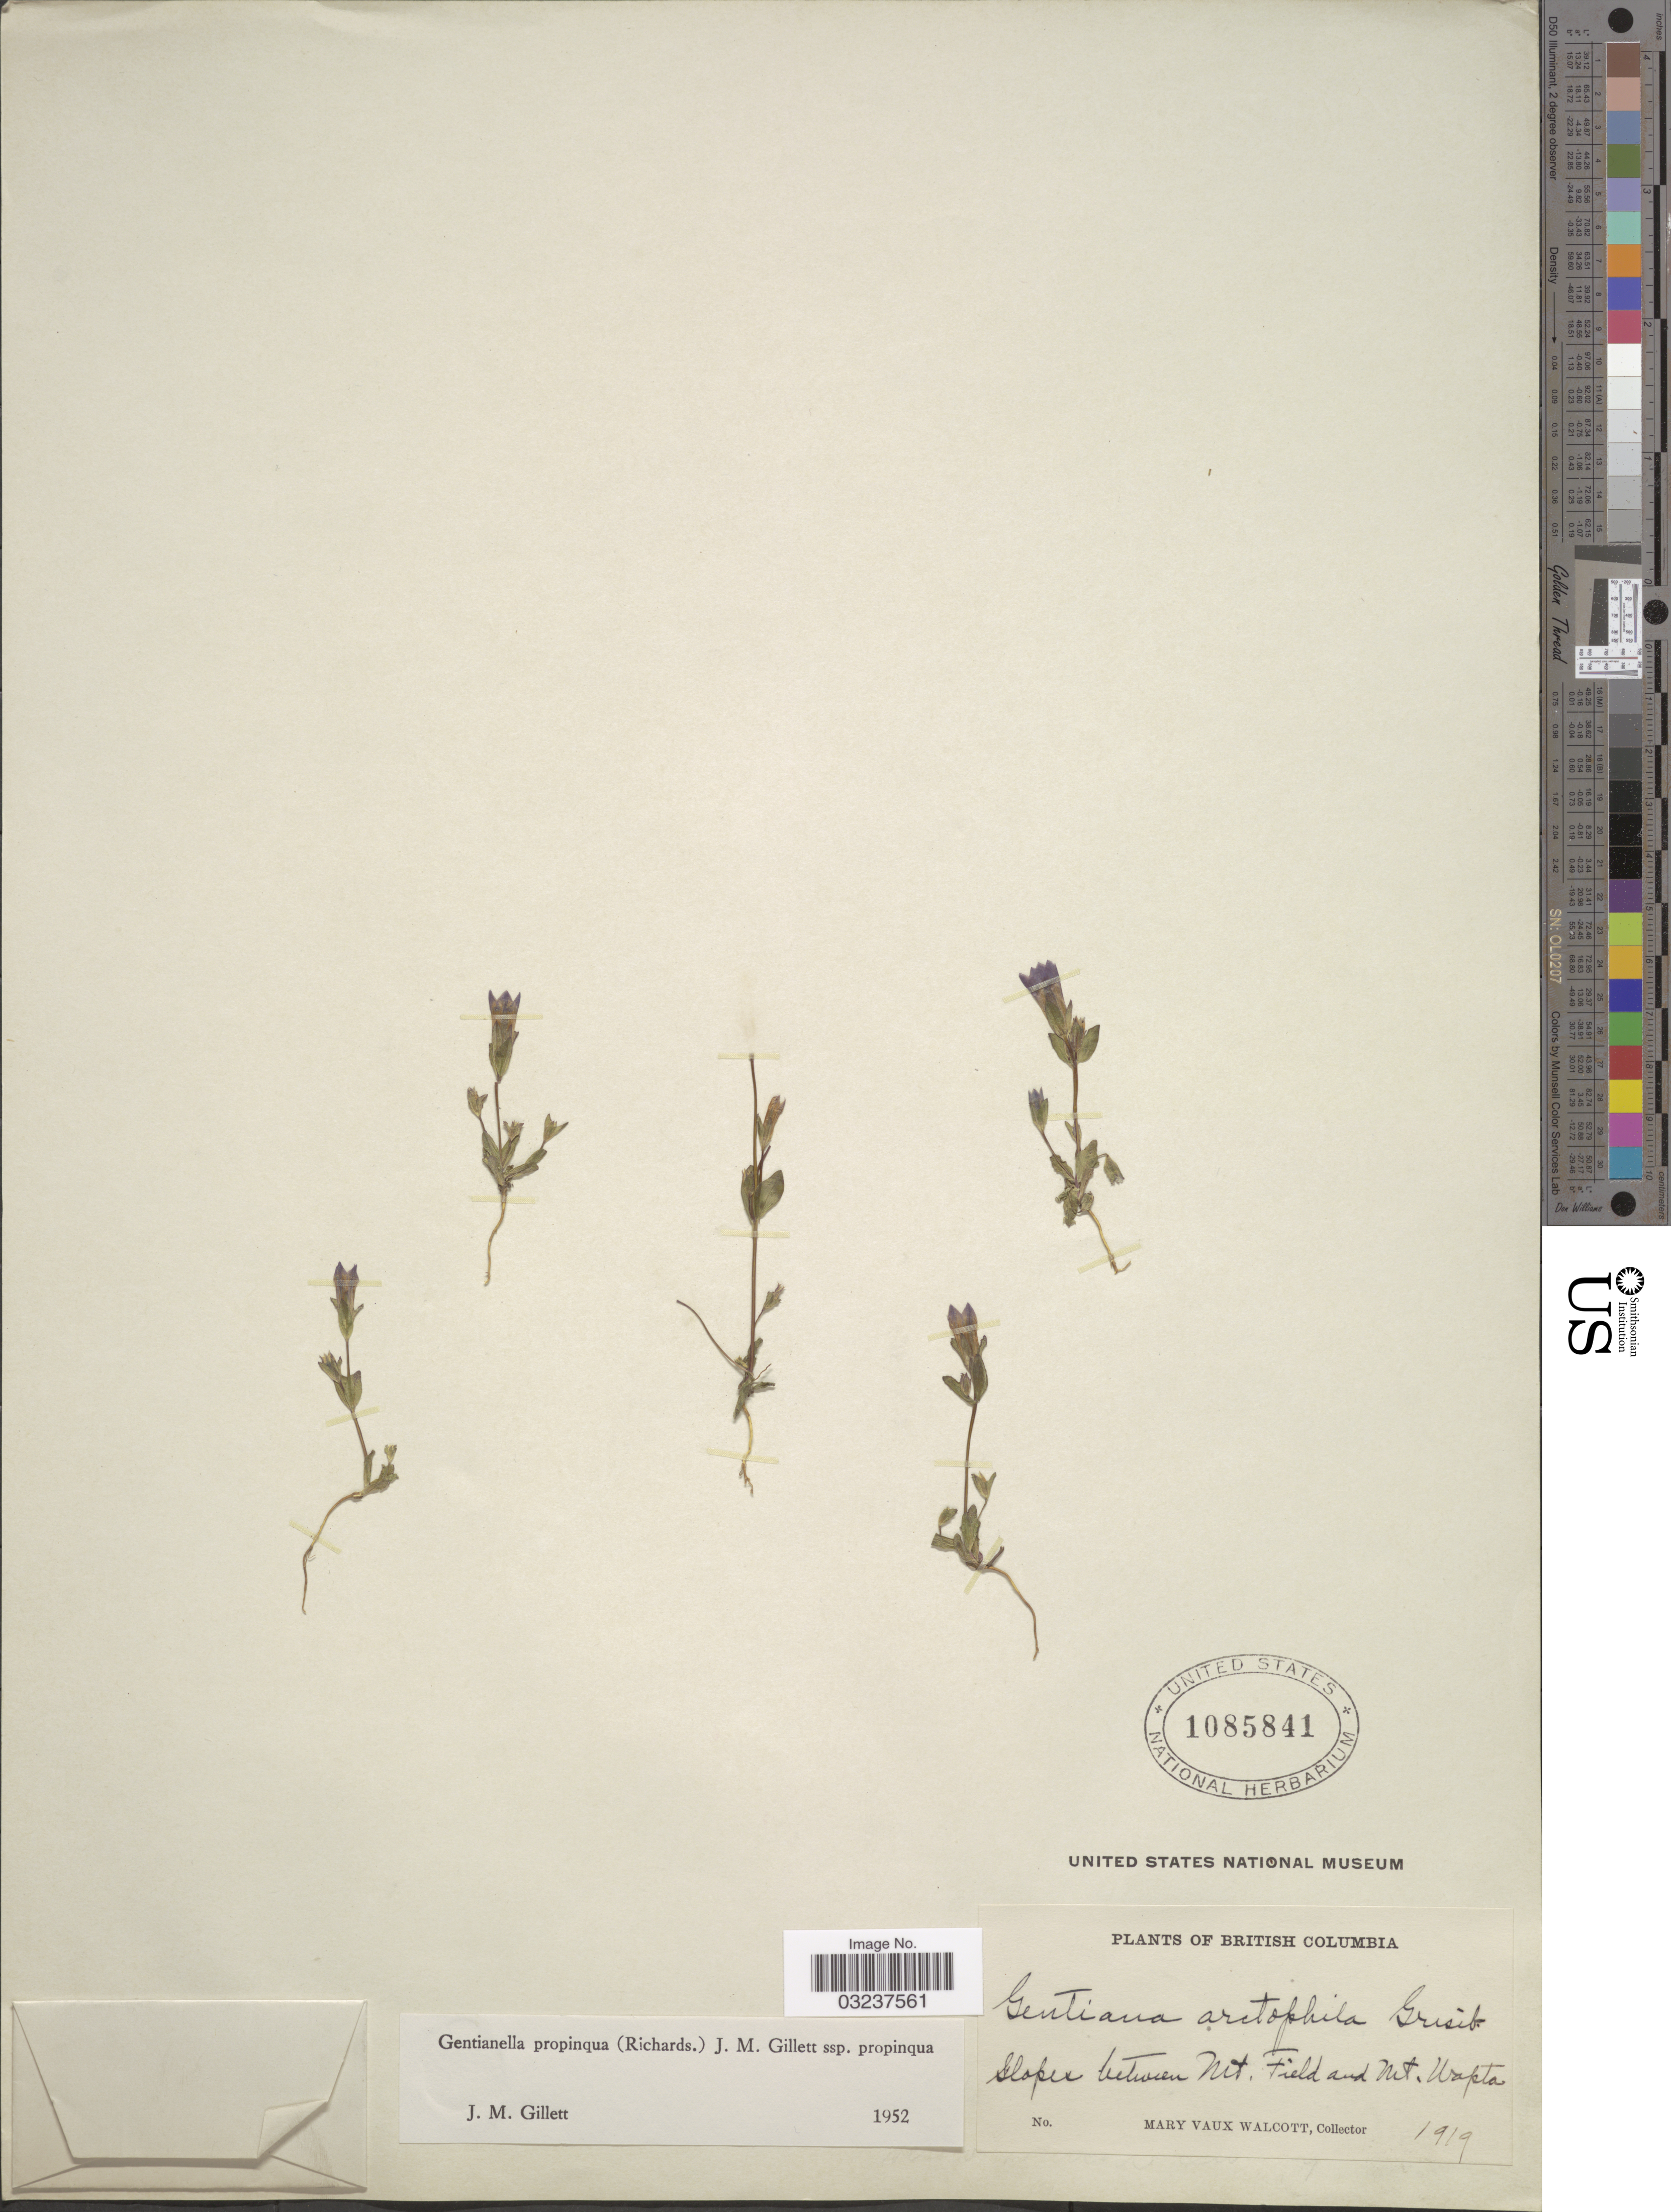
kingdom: Plantae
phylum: Tracheophyta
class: Magnoliopsida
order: Gentianales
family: Gentianaceae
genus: Gentianella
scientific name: Gentianella propinqua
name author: (Richardson) J.M. Gillett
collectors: M. Walcott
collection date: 1919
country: Canada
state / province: British Columbia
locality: Slopes between Mt. Field and Mt. Wapta.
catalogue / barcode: US 1085841